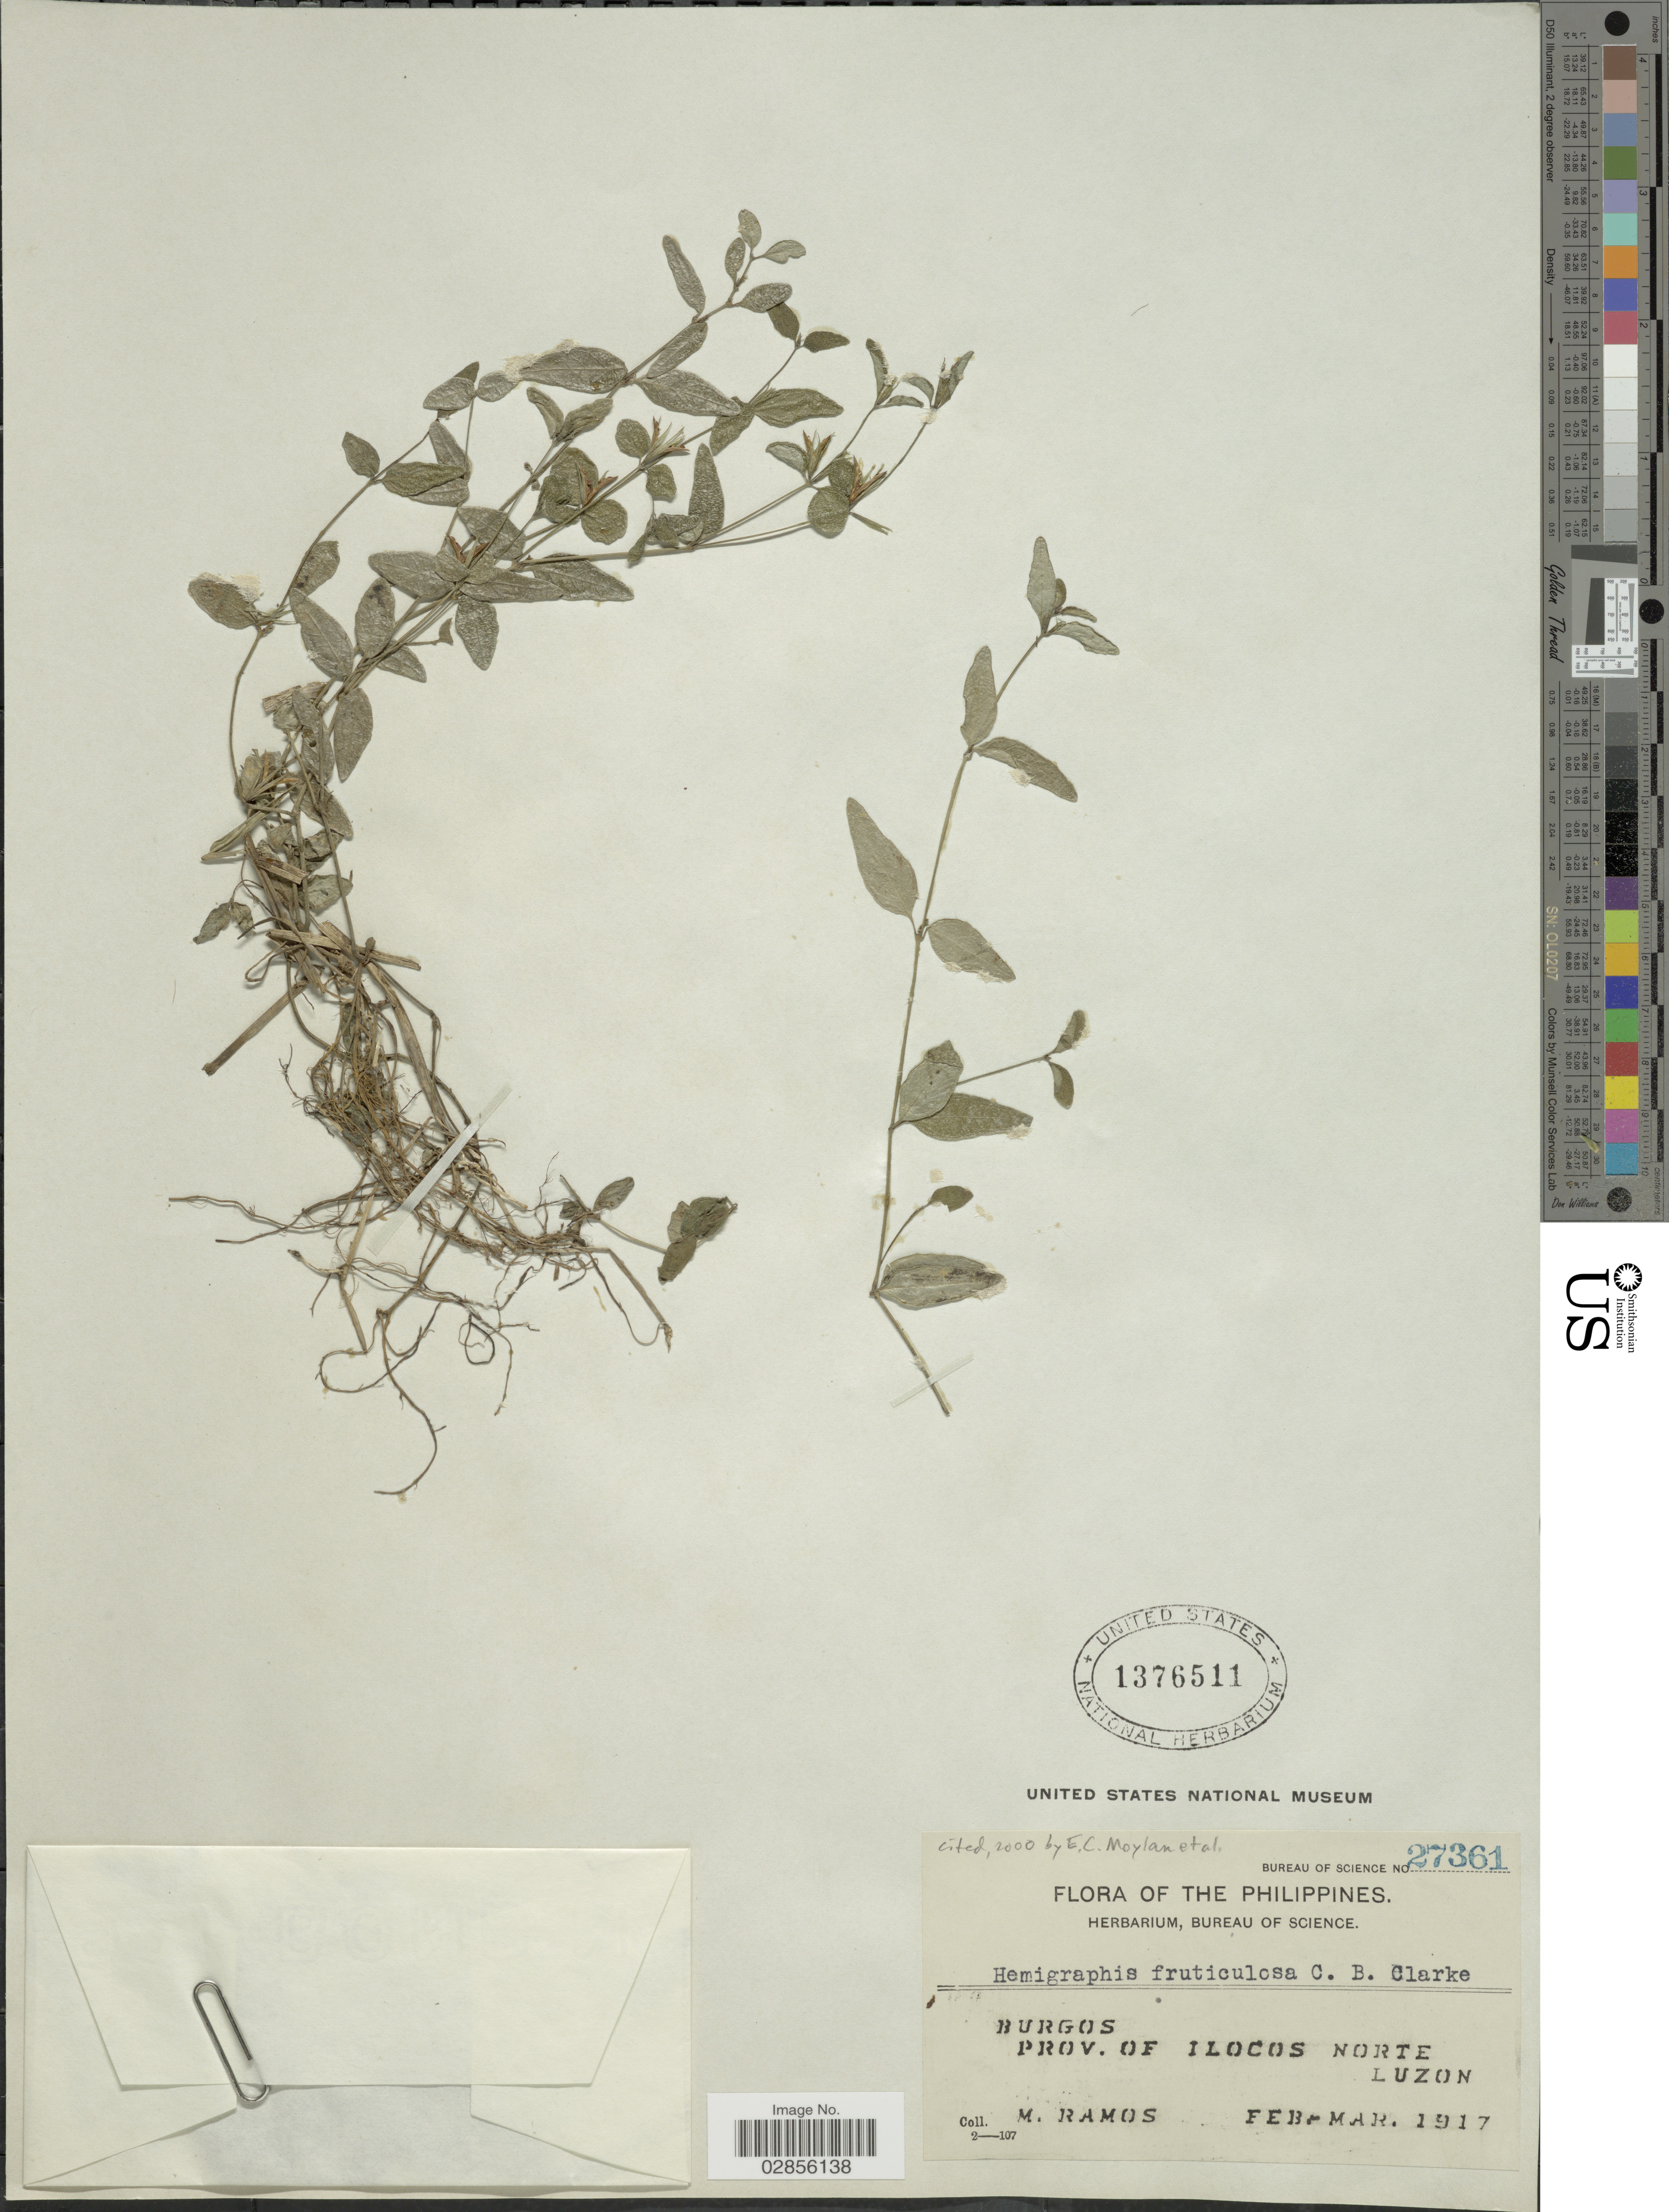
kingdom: Plantae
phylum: Tracheophyta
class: Magnoliopsida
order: Lamiales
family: Acanthaceae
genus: Hemigraphis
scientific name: Hemigraphis fruticulosa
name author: C.B. Clarke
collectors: M. Ramos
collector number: Bureau of Science 27361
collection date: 1917-02/1917-03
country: Philippines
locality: Burgos, Prov. of Ilocos Norte Luzon.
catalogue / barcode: US 1376511